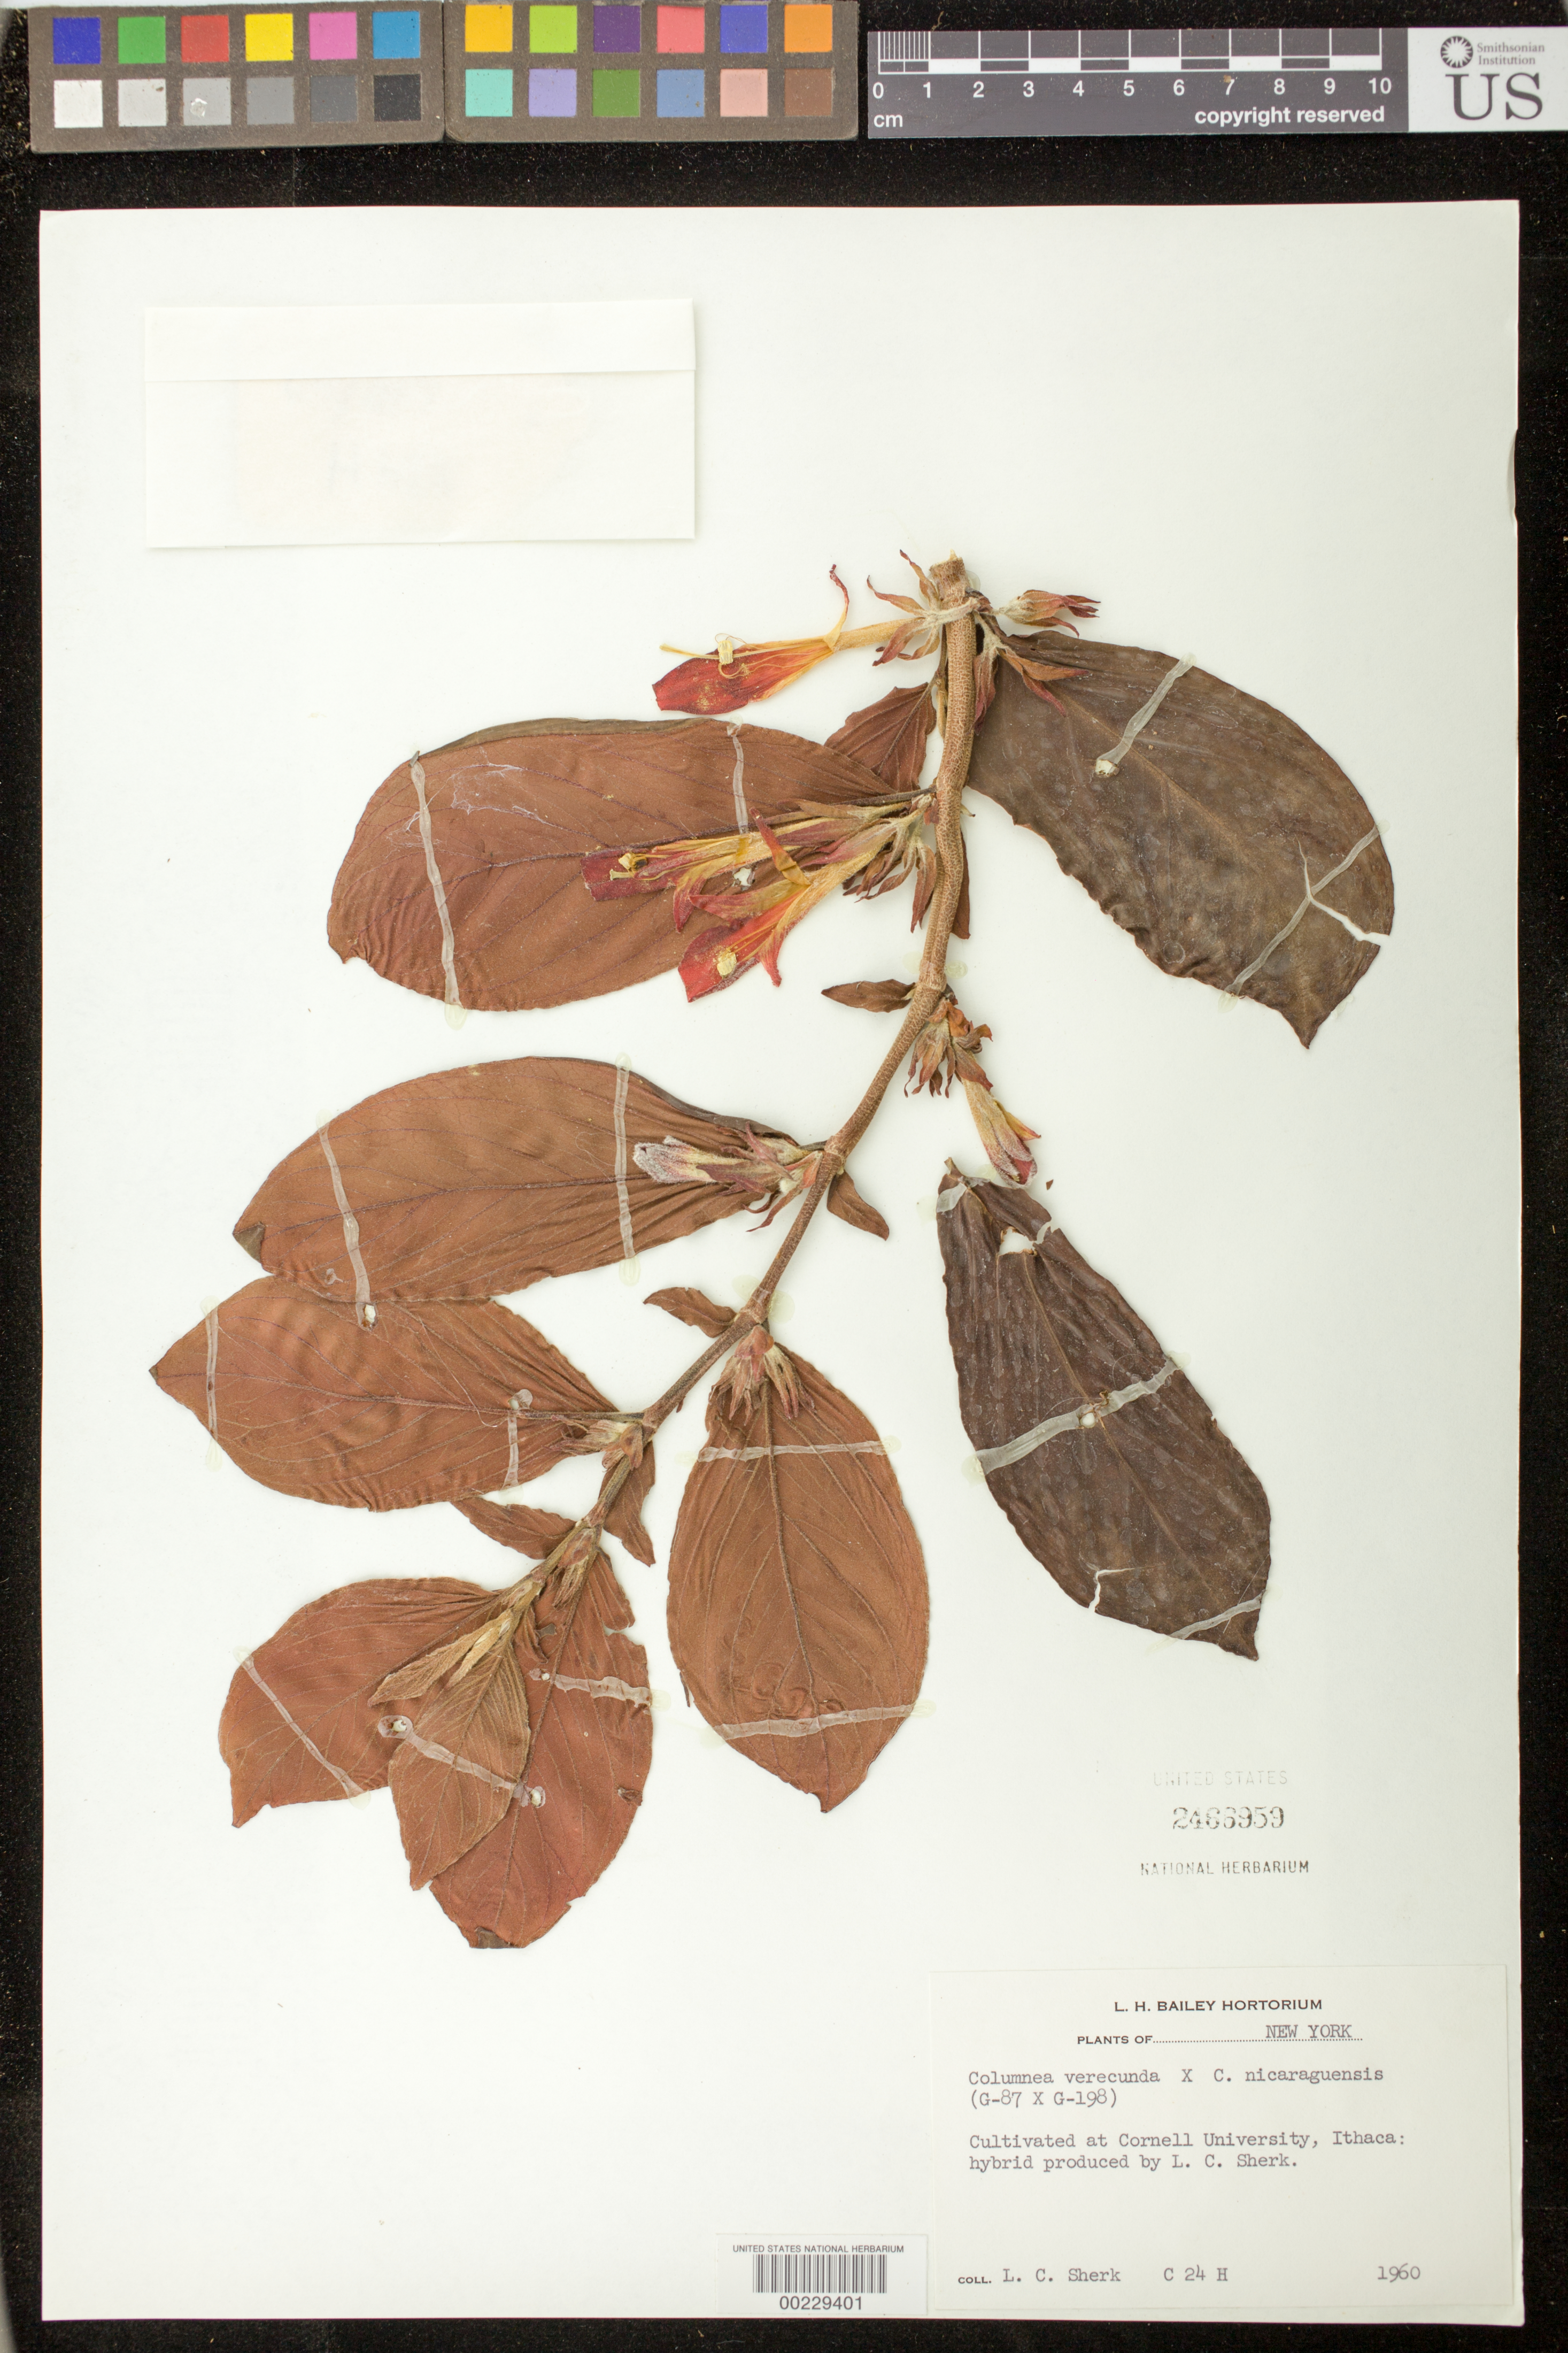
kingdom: Plantae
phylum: Tracheophyta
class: Magnoliopsida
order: Lamiales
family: Gesneriaceae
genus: Columnea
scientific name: Columnea hybrid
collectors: L. Sherk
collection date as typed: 1960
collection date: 1960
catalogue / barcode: US 2466959